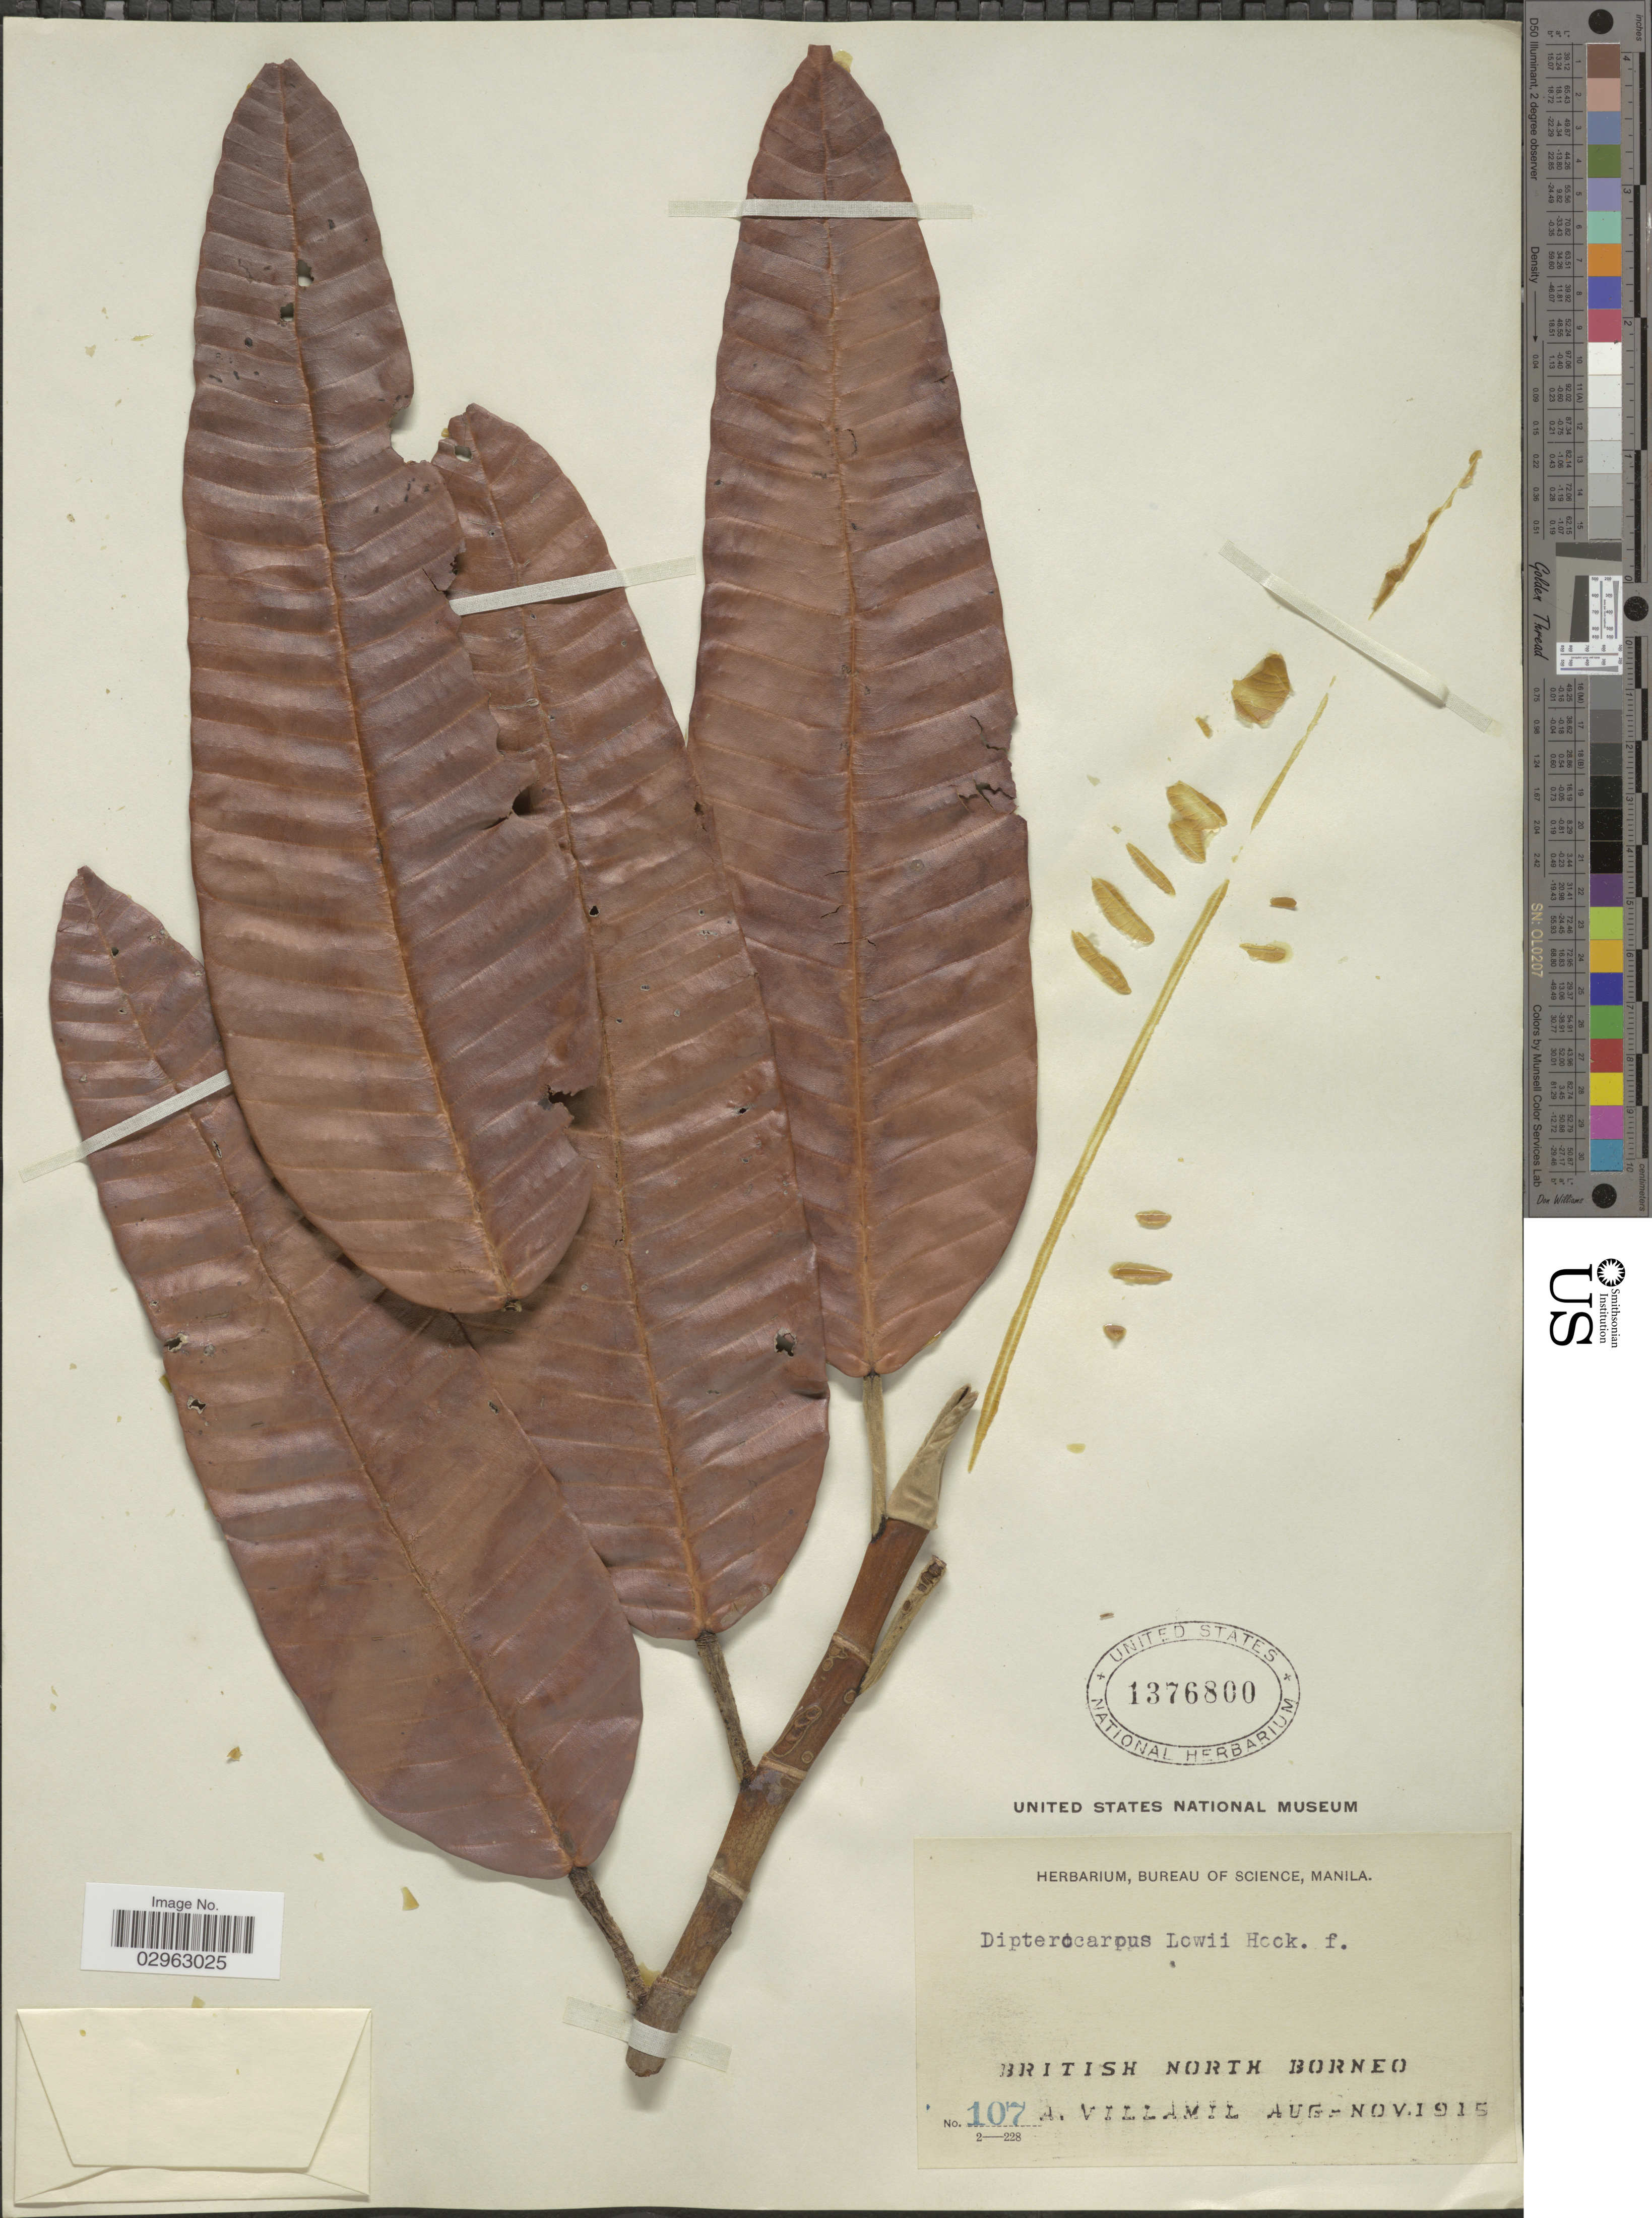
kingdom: Plantae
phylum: Tracheophyta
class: Magnoliopsida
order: Malvales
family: Dipterocarpaceae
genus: Dipterocarpus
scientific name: Dipterocarpus lowii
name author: Hook. f.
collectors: A. Villamil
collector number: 107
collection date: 1915-08/1915-11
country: Malaysia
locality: British North Borneo.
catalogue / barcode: US 1376800